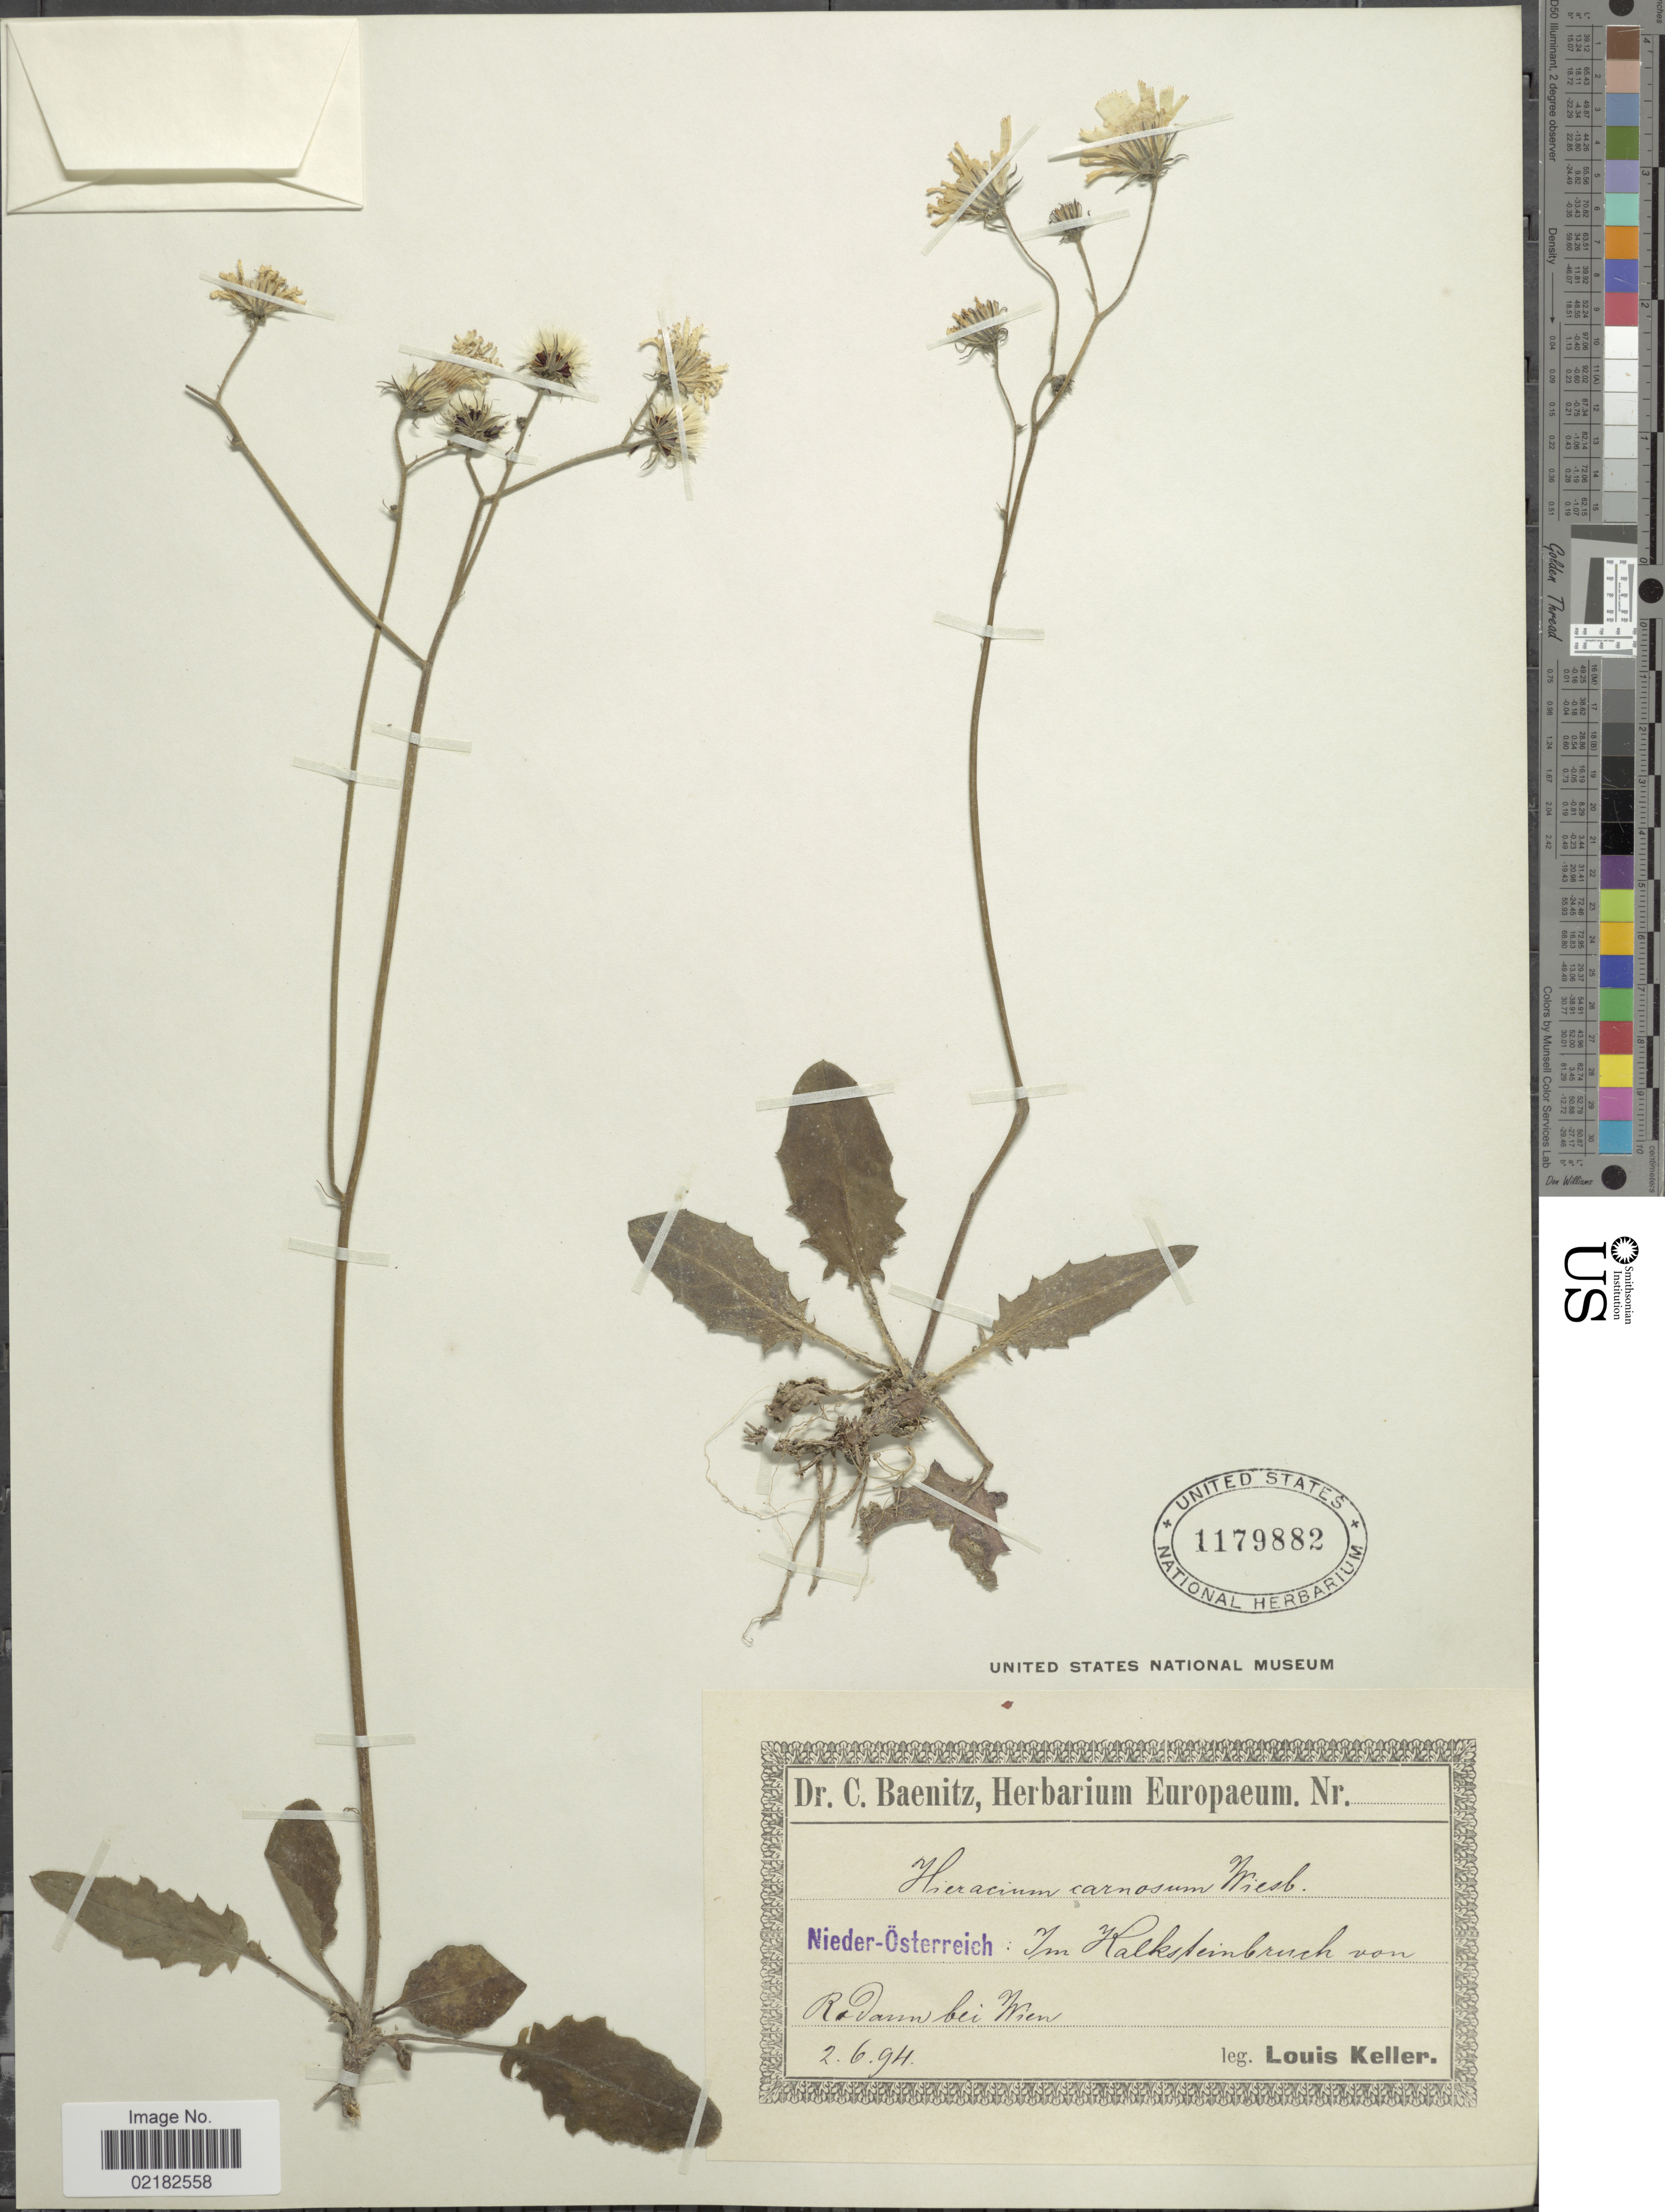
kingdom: Plantae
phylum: Tracheophyta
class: Magnoliopsida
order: Asterales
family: Asteraceae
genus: Hieracium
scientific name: Hieracium carnosum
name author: (Wiesb.) Dichtl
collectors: L. F. Keller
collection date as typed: Transcribed d/m/y: 2/6/94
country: Austria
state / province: Niederosterreich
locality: Nieder-Osterreich, in Kalksteinbruch von Radaun bei Wien [interpreted]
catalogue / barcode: US 1179882